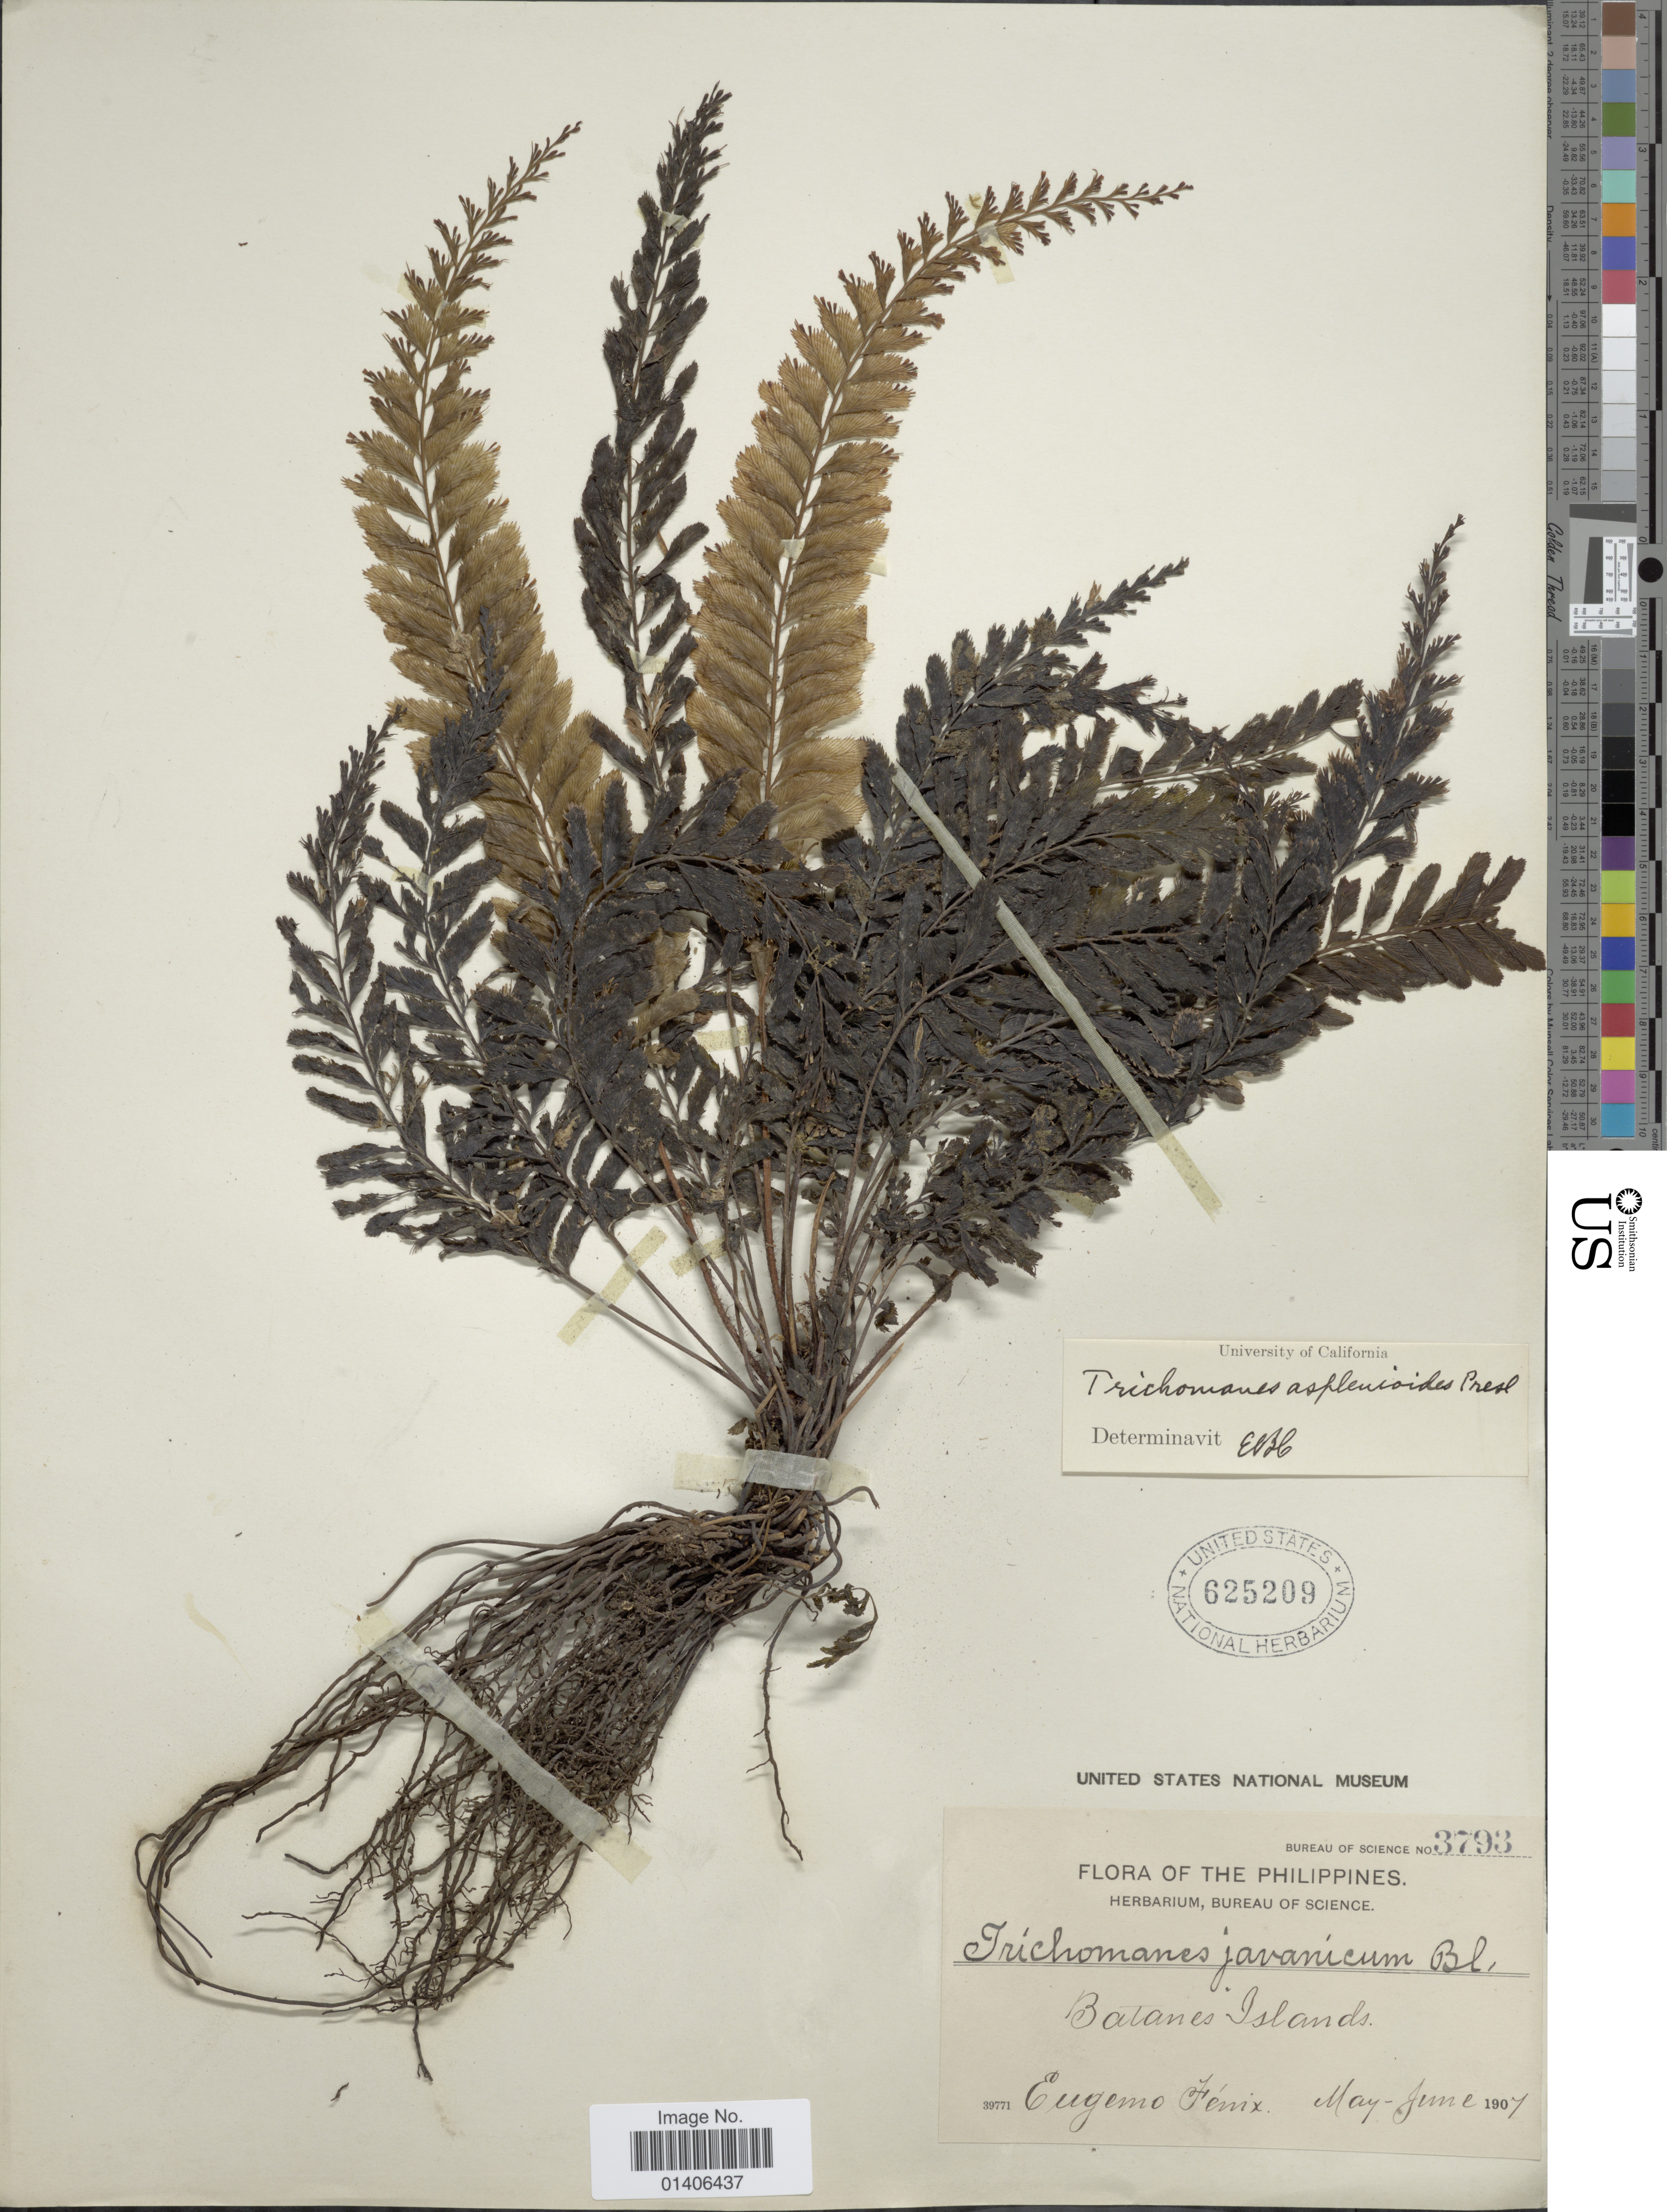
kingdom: Plantae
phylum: Tracheophyta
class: Polypodiopsida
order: Hymenophyllales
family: Hymenophyllaceae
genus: Cephalomanes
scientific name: Cephalomanes javanicum var. asplenoides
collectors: E. Fénix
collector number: Bureau of Science 3793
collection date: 1907-05/1907-06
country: Philippines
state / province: Cagayan Valley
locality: Batanes islands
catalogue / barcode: US 625209